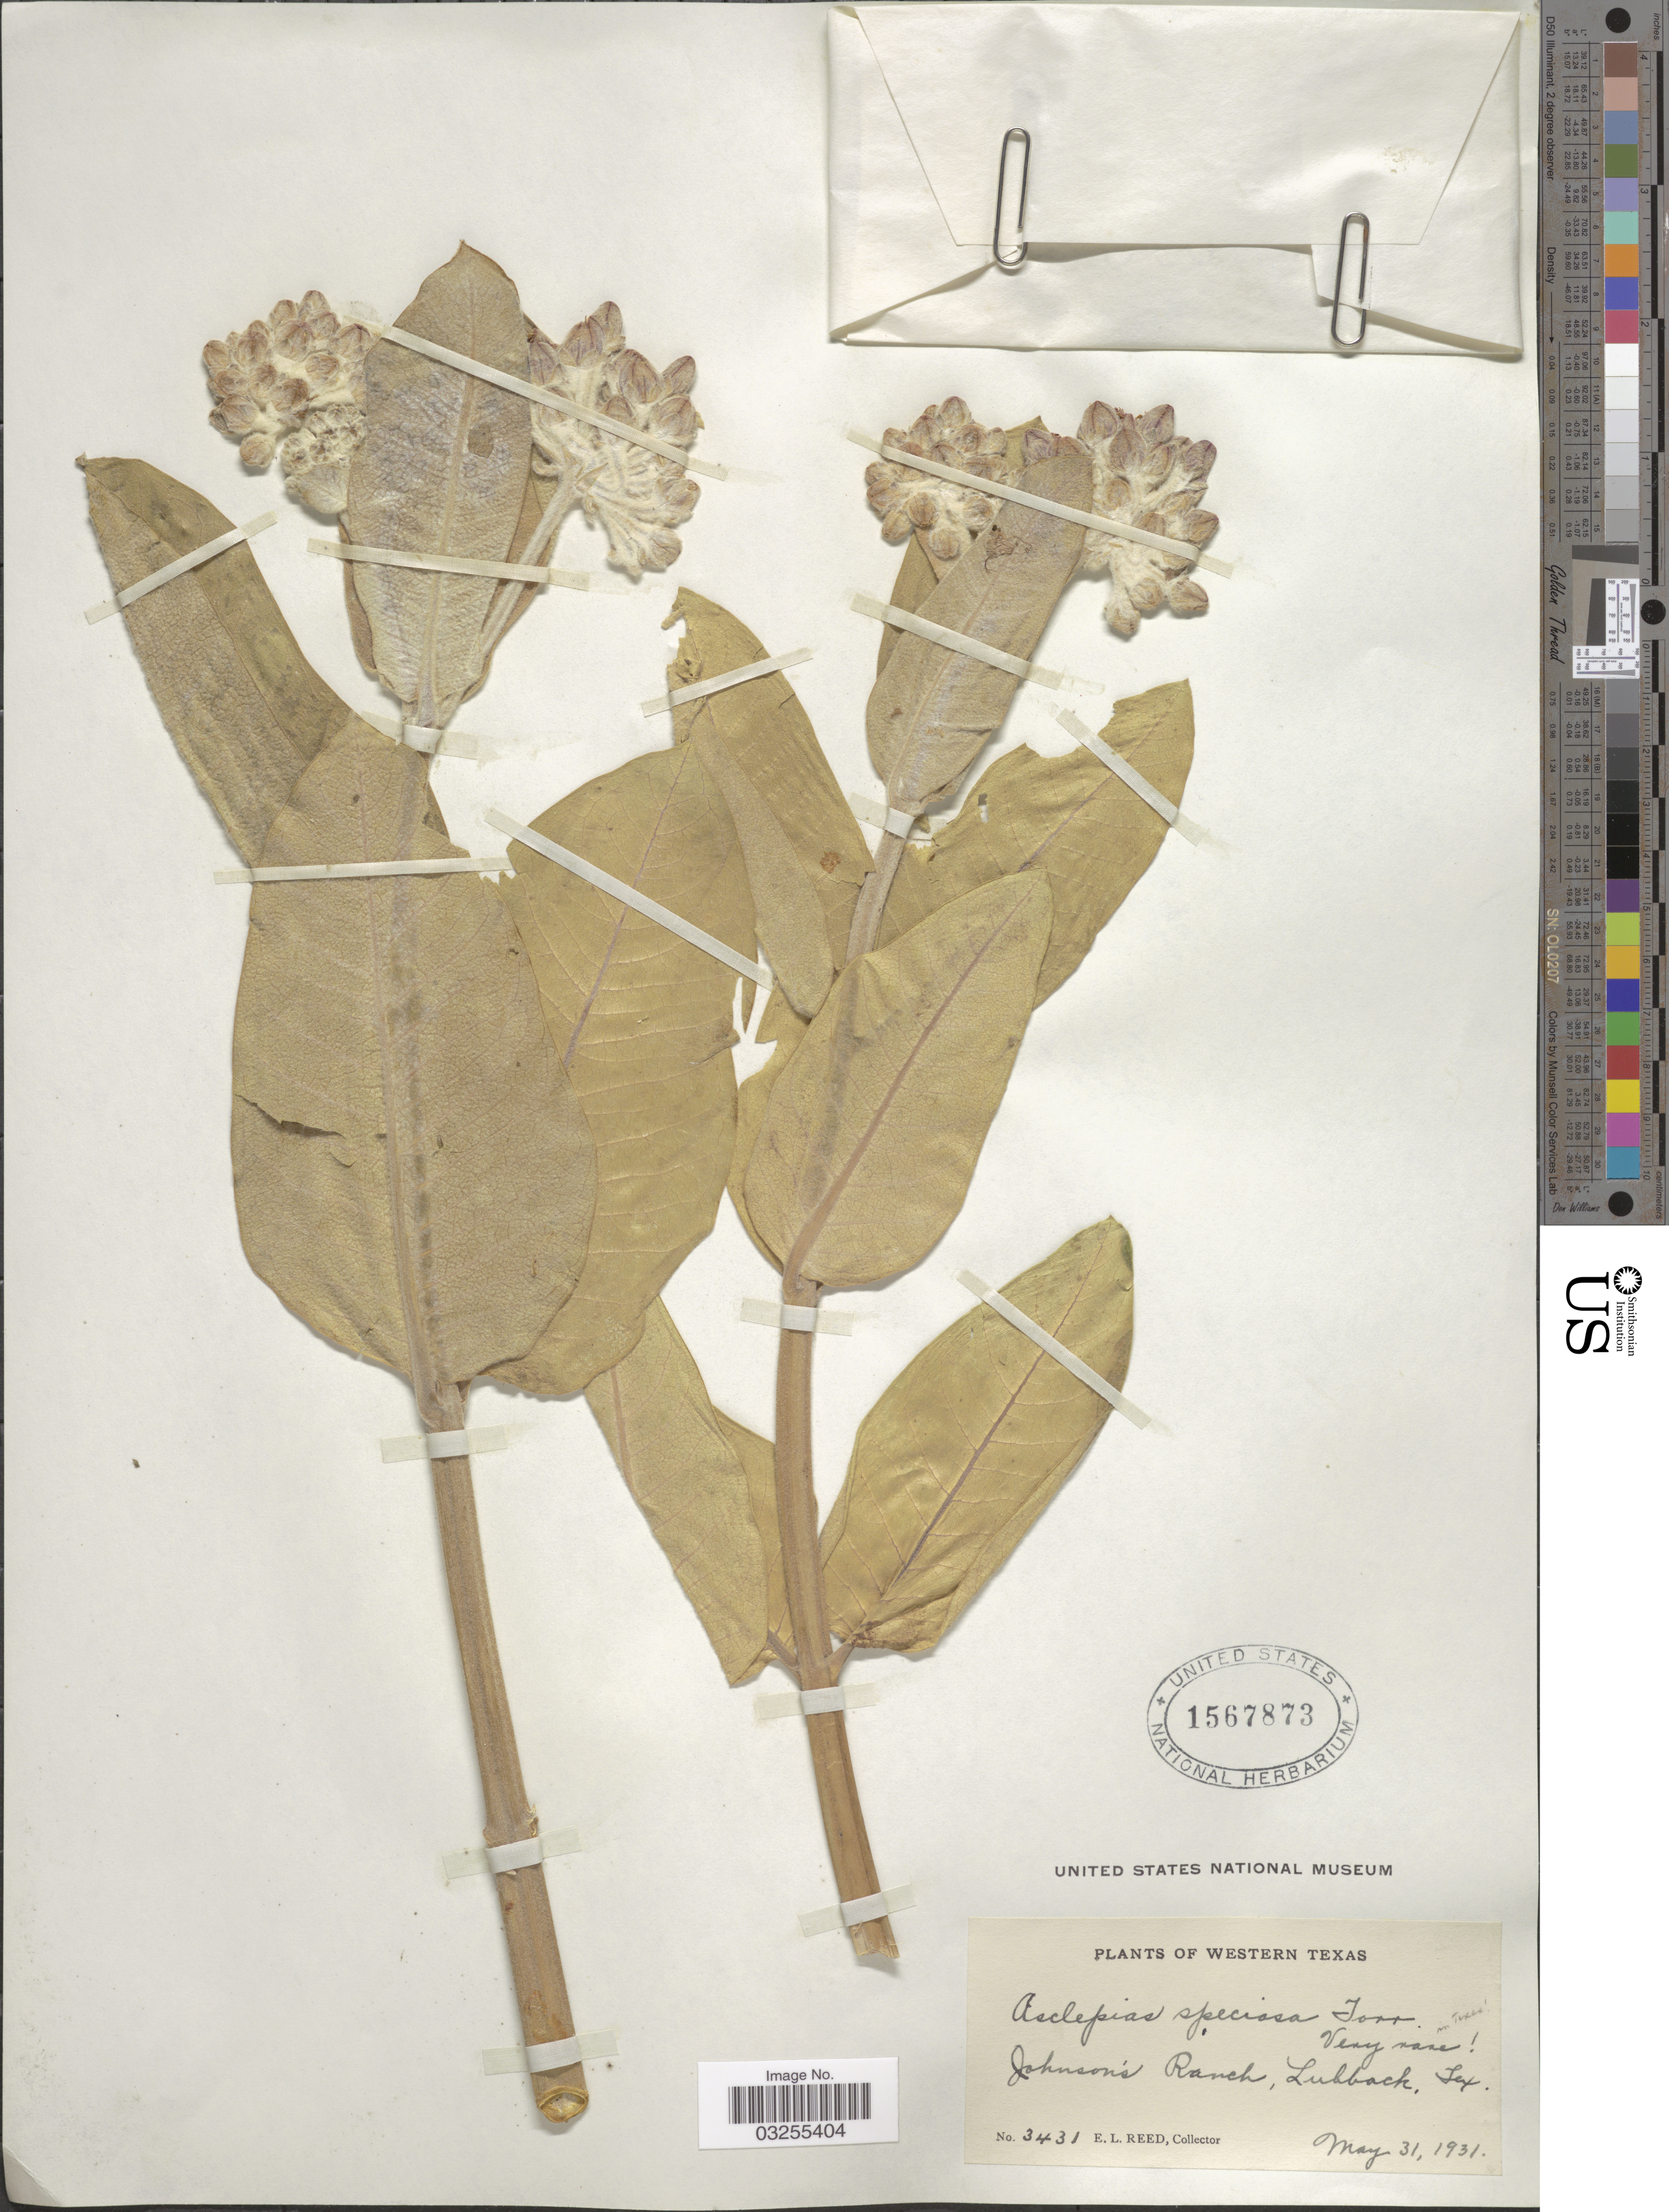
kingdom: Plantae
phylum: Tracheophyta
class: Magnoliopsida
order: Gentianales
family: Apocynaceae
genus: Asclepias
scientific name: Asclepias speciosa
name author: Torr.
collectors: E. Reed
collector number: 3431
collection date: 1931-05-31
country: United States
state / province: Texas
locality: Western Texas, Johnson's Ranch, Lubback.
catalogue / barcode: US 1567873